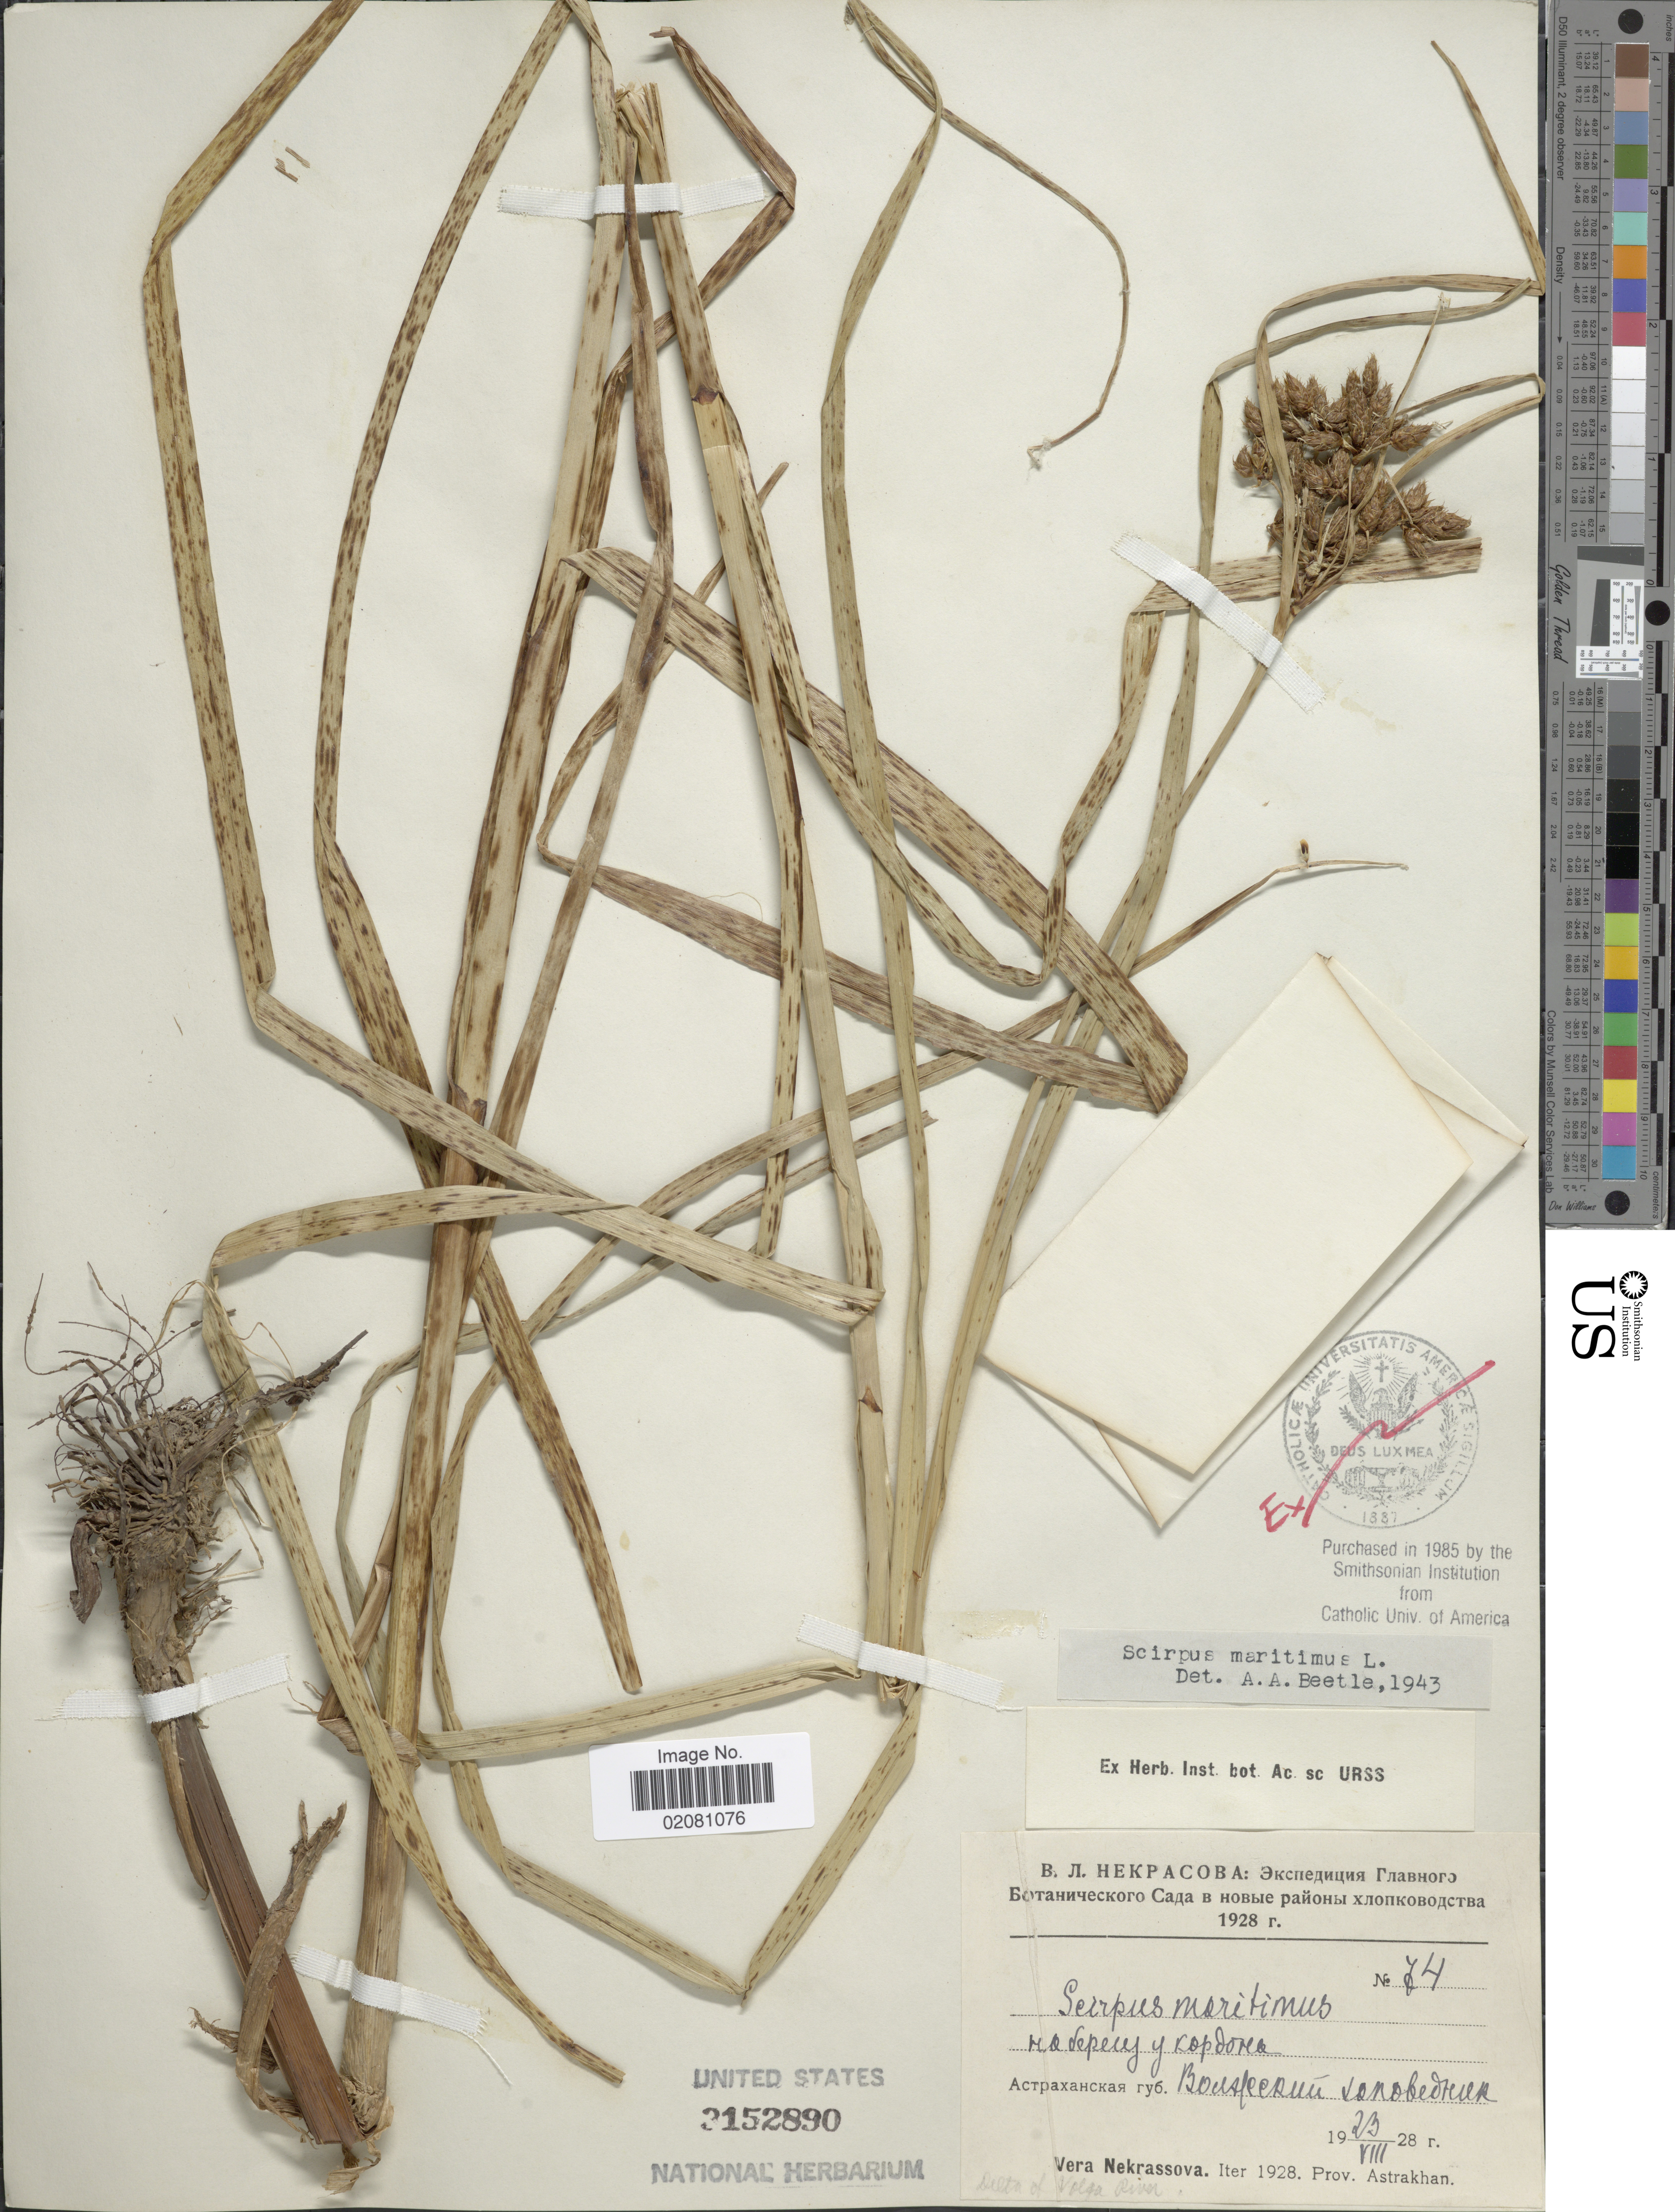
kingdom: Plantae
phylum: Tracheophyta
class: Liliopsida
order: Poales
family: Cyperaceae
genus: Bolboschoenus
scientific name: Bolboschoenus maritimus subsp. maritimus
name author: (L.) Palla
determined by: Strong, Mark T., (BOT), Smithsonian Institution - National Museum of Natural History (UNITED STATES)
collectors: V. Nekrasova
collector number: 74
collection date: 1928-08-23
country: Russian Federation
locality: X, Prov. Astrakhan.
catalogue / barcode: US 3152890